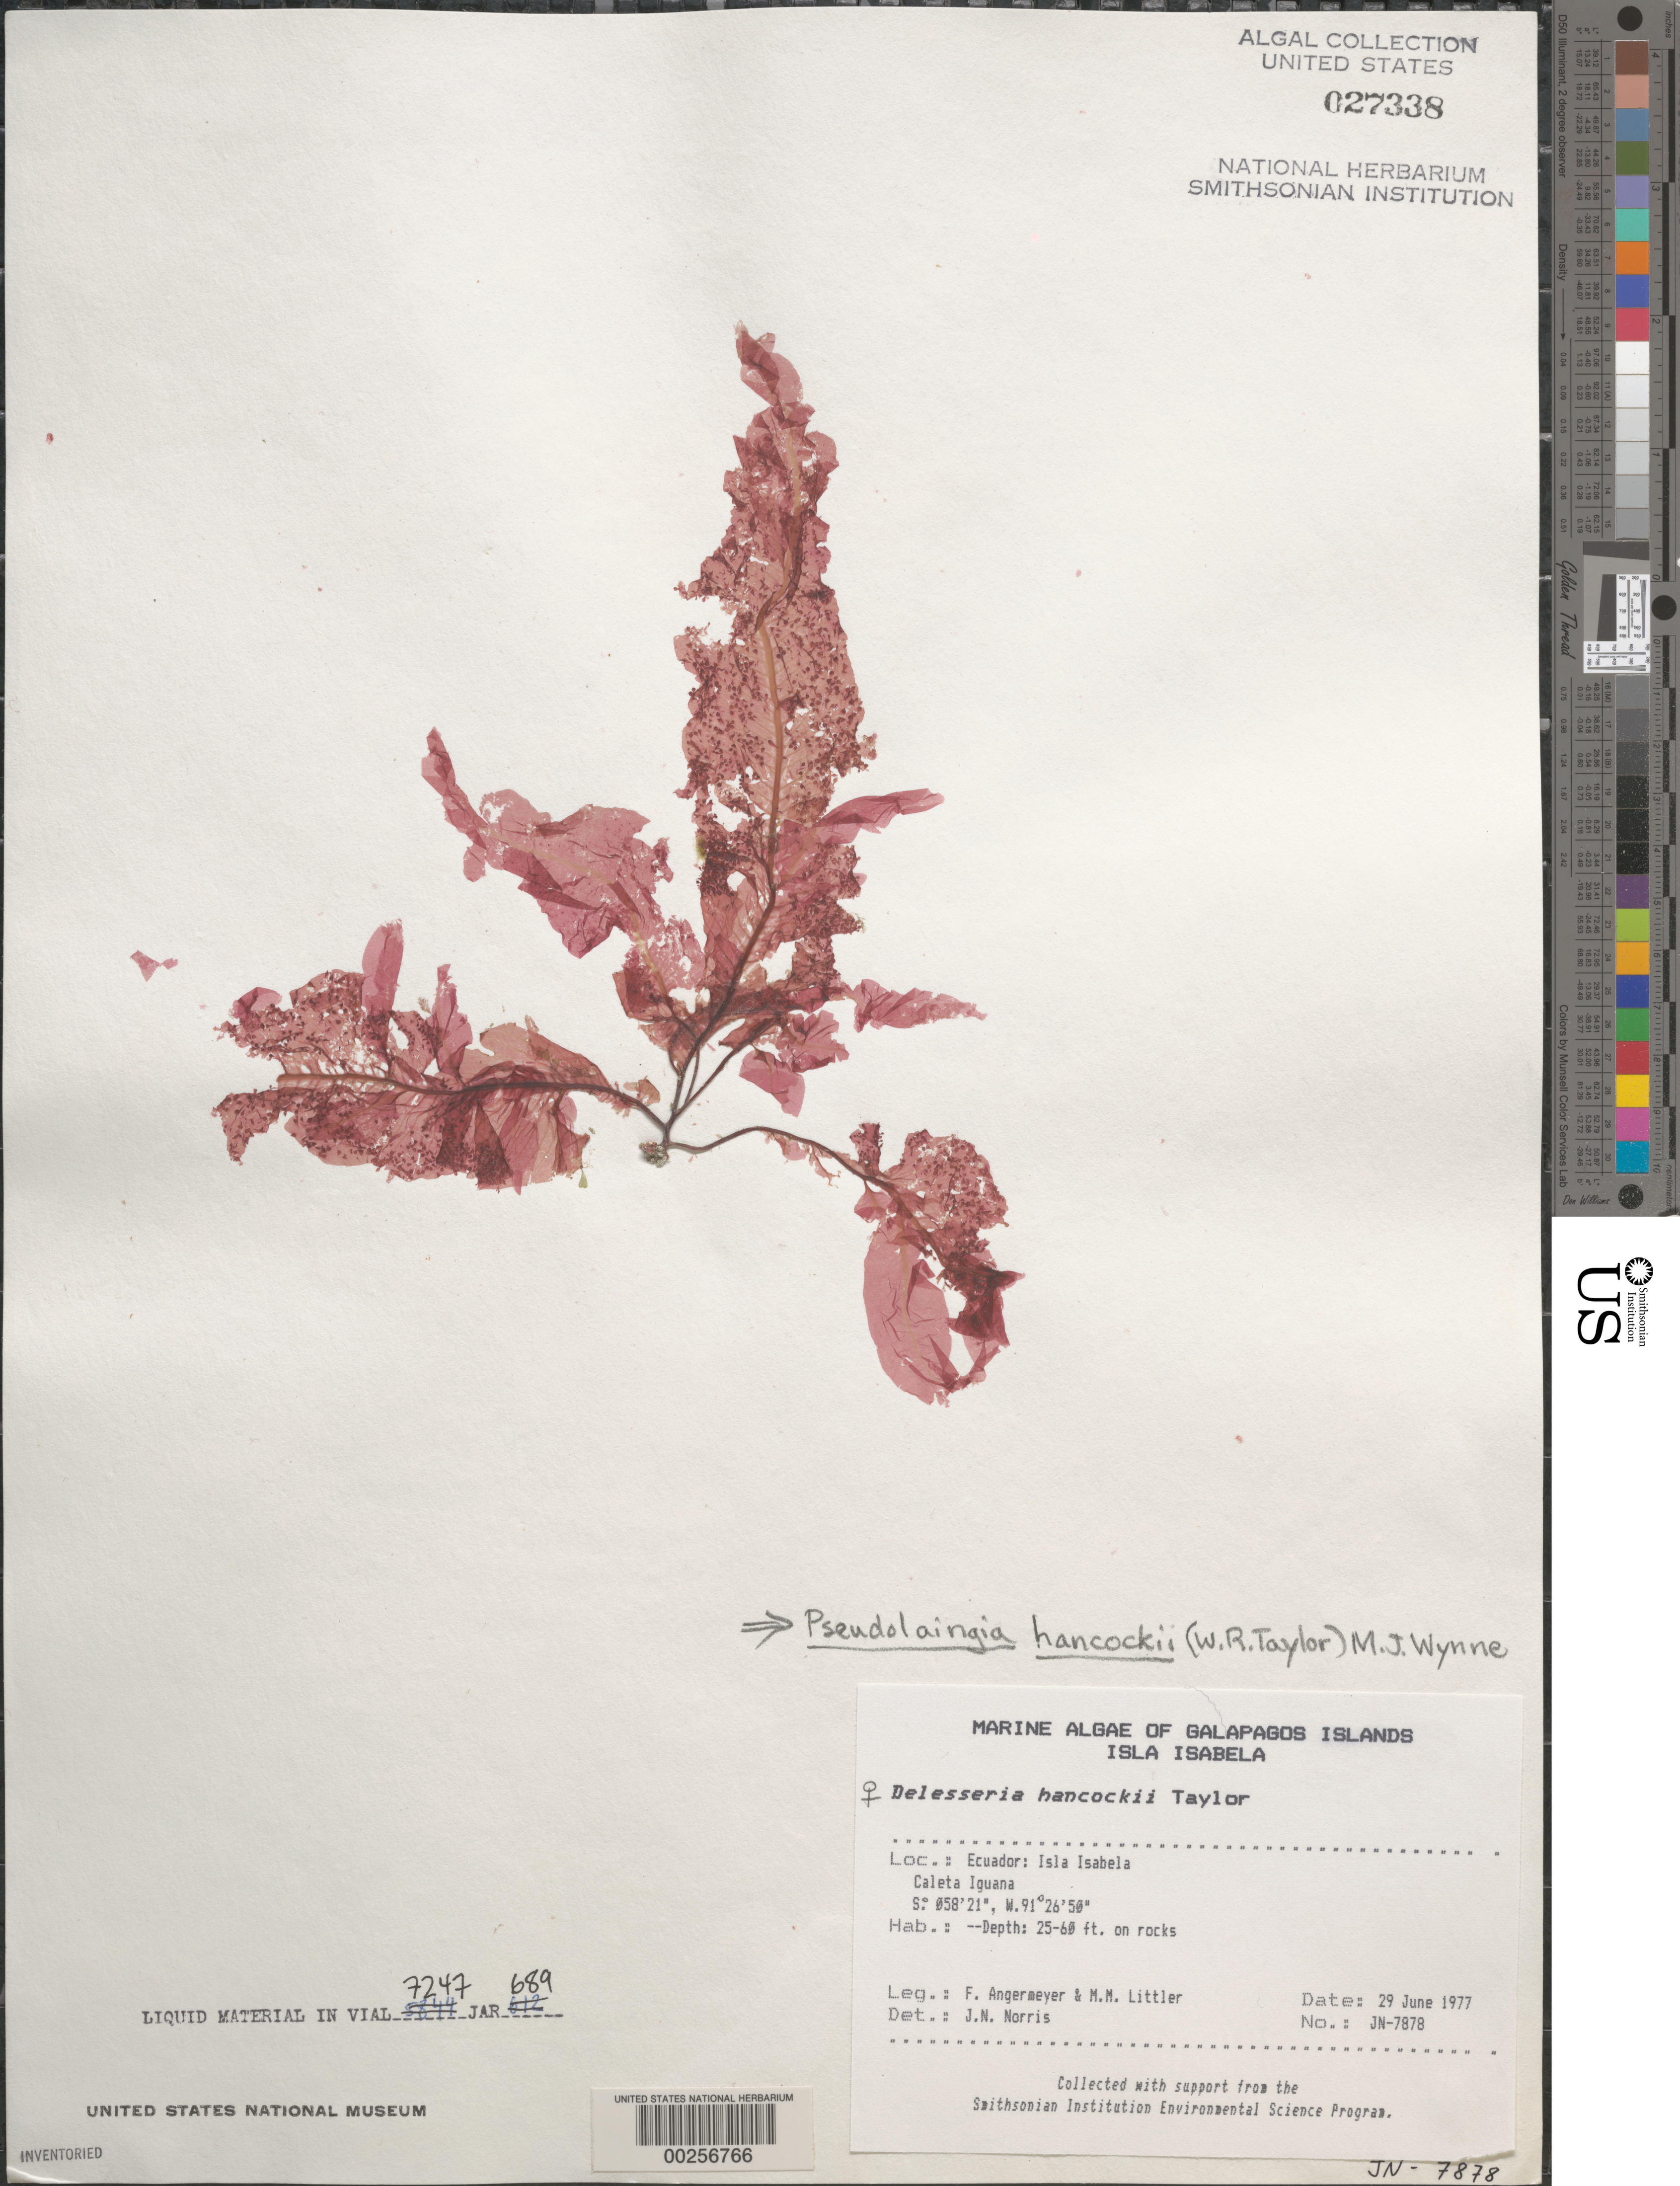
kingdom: Plantae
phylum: Rhodophyta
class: Florideophyceae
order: Ceramiales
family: Delesseriaceae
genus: Paraglossum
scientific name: Paraglossum hancockii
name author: (W.R. Taylor) M.J. Wynne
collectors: F. Angermeyer & M. M. Littler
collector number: JN-7878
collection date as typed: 29 Jun 1977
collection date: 1977-06-29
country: Ecuador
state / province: Colón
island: Isabela [Albemarle]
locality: Caleta Iguana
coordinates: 0 58'21"S, 91 26'50"W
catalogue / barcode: US 27338